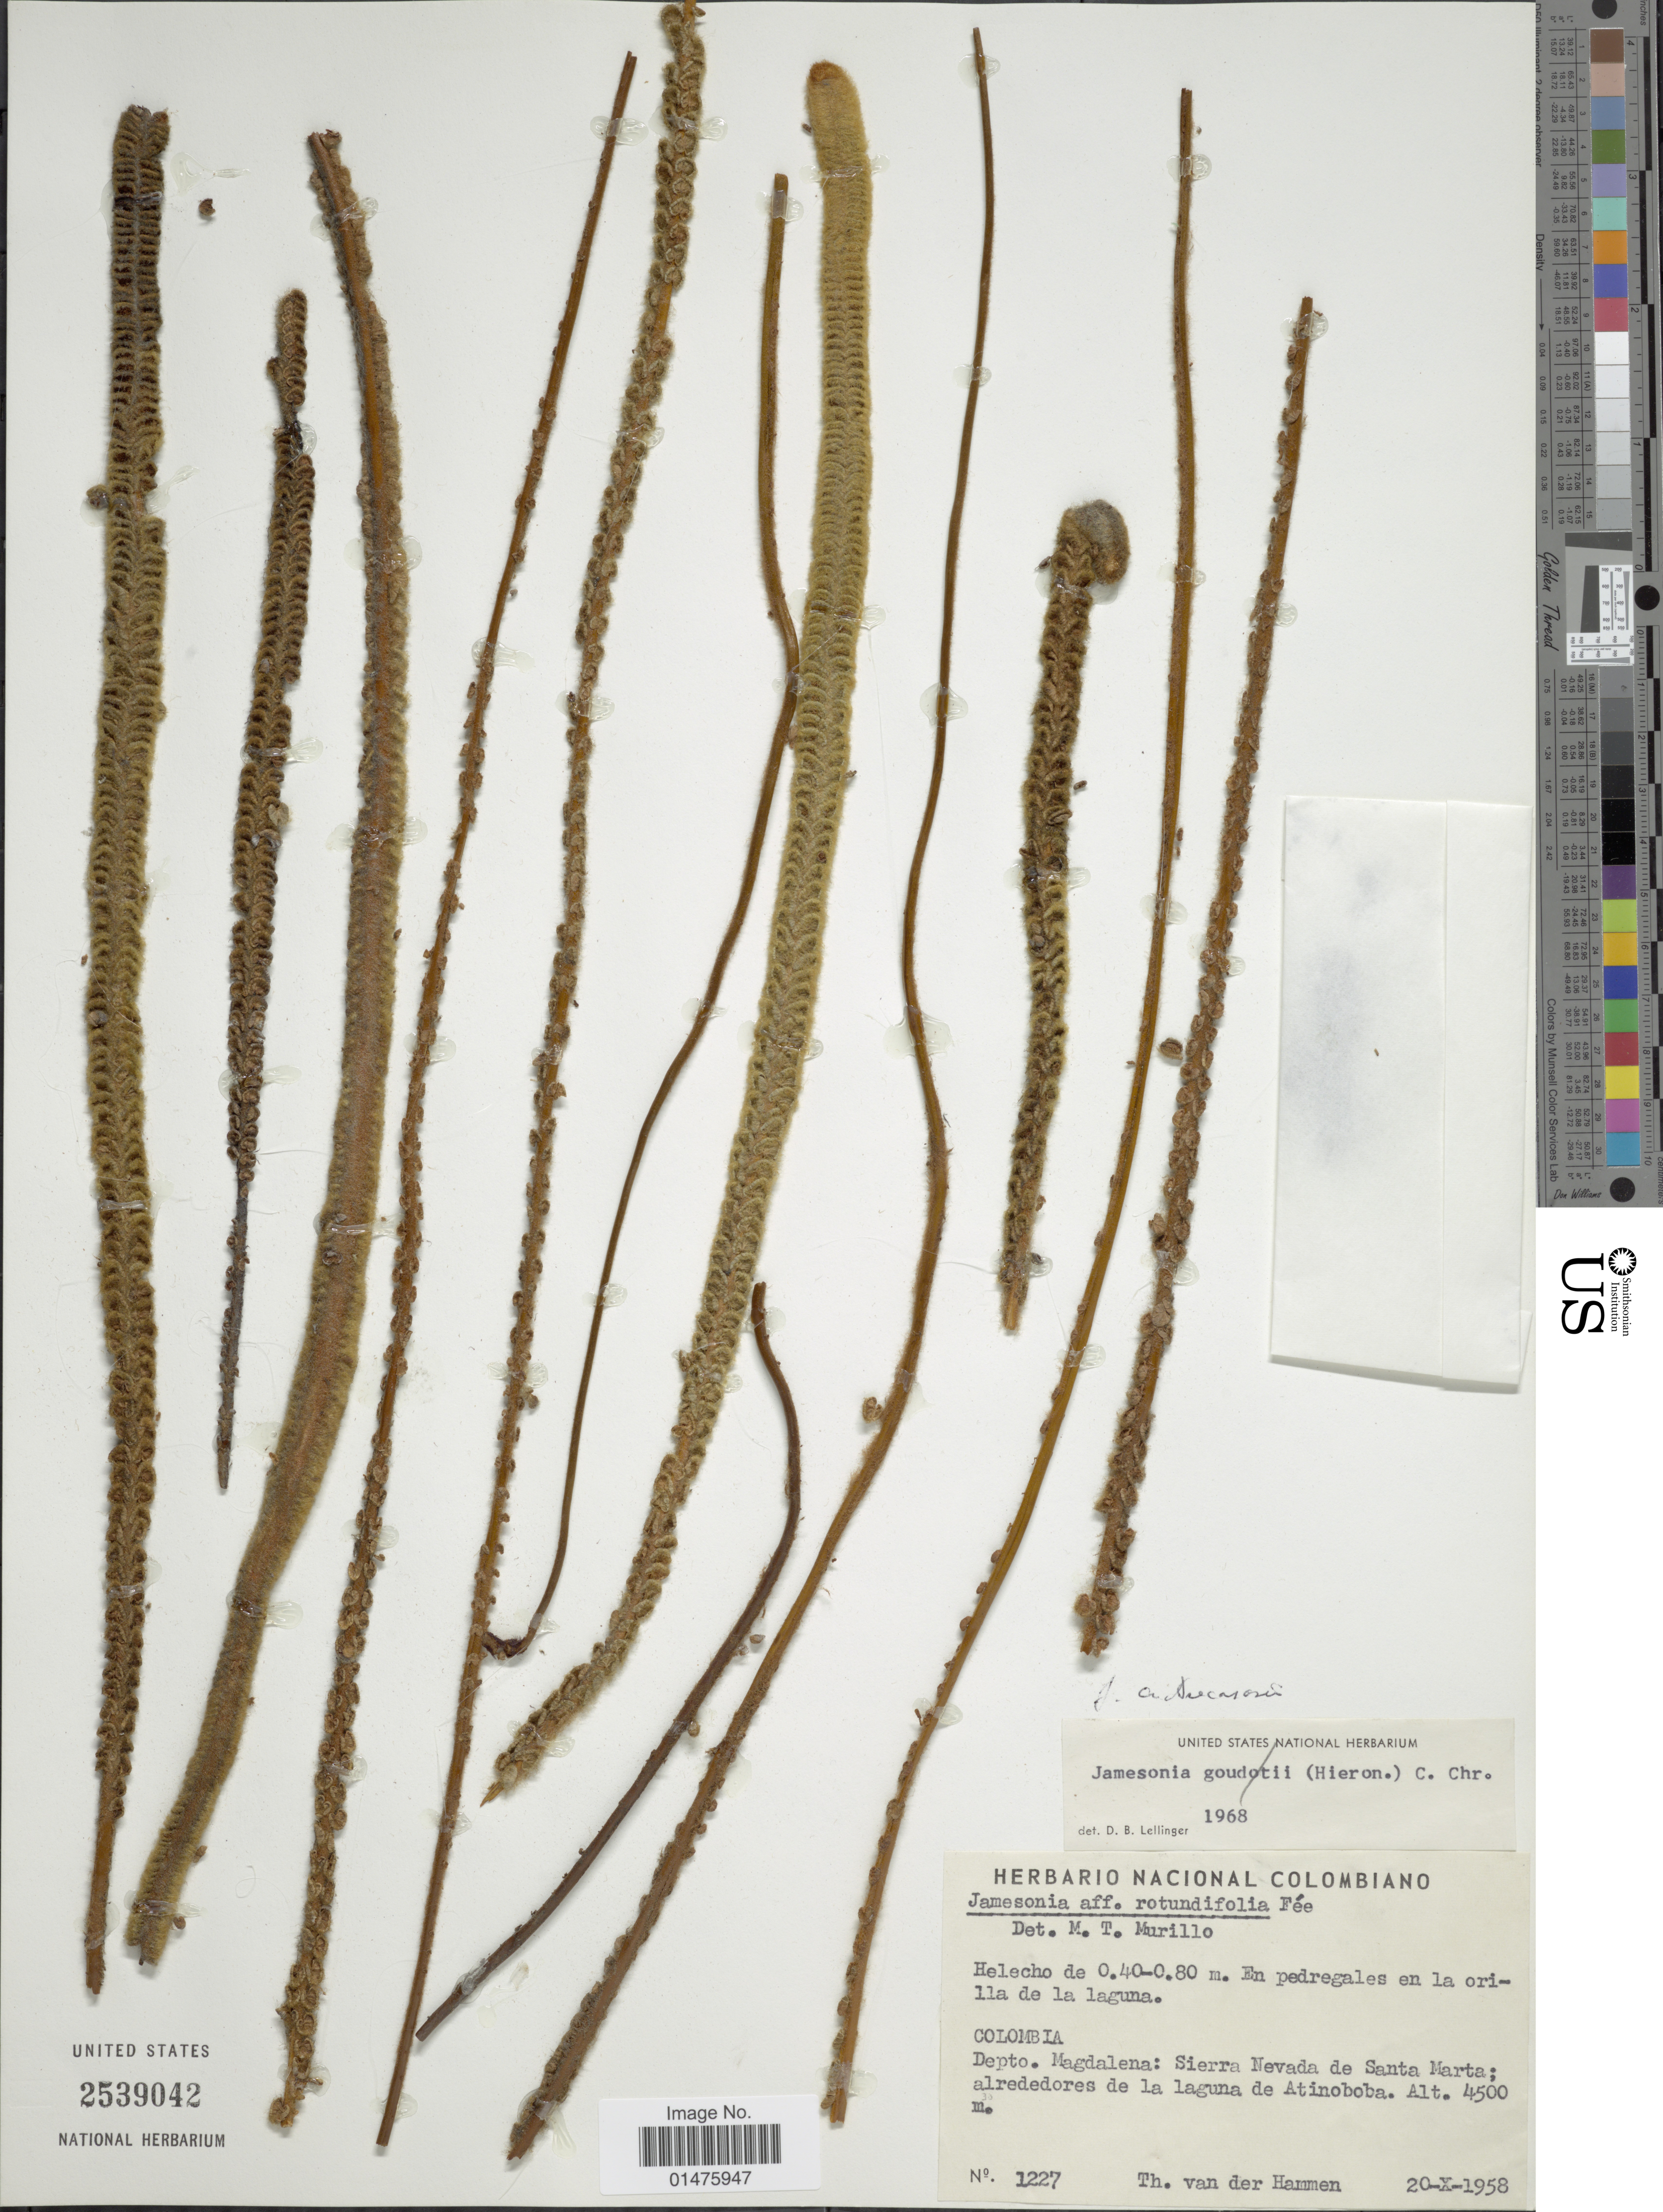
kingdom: Plantae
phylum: Tracheophyta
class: Polypodiopsida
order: Polypodiales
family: Pteridaceae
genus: Jamesonia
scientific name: Jamesonia cuatrecasasii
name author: A.F. Tryon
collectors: T. Hammen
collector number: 1227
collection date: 1958-10-20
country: Colombia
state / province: Magdalena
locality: Depto. Magdalena: Sierra Nevada de Santa Marta; alrededores de la laguna de Atinoboba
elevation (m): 4500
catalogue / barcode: US 2539042